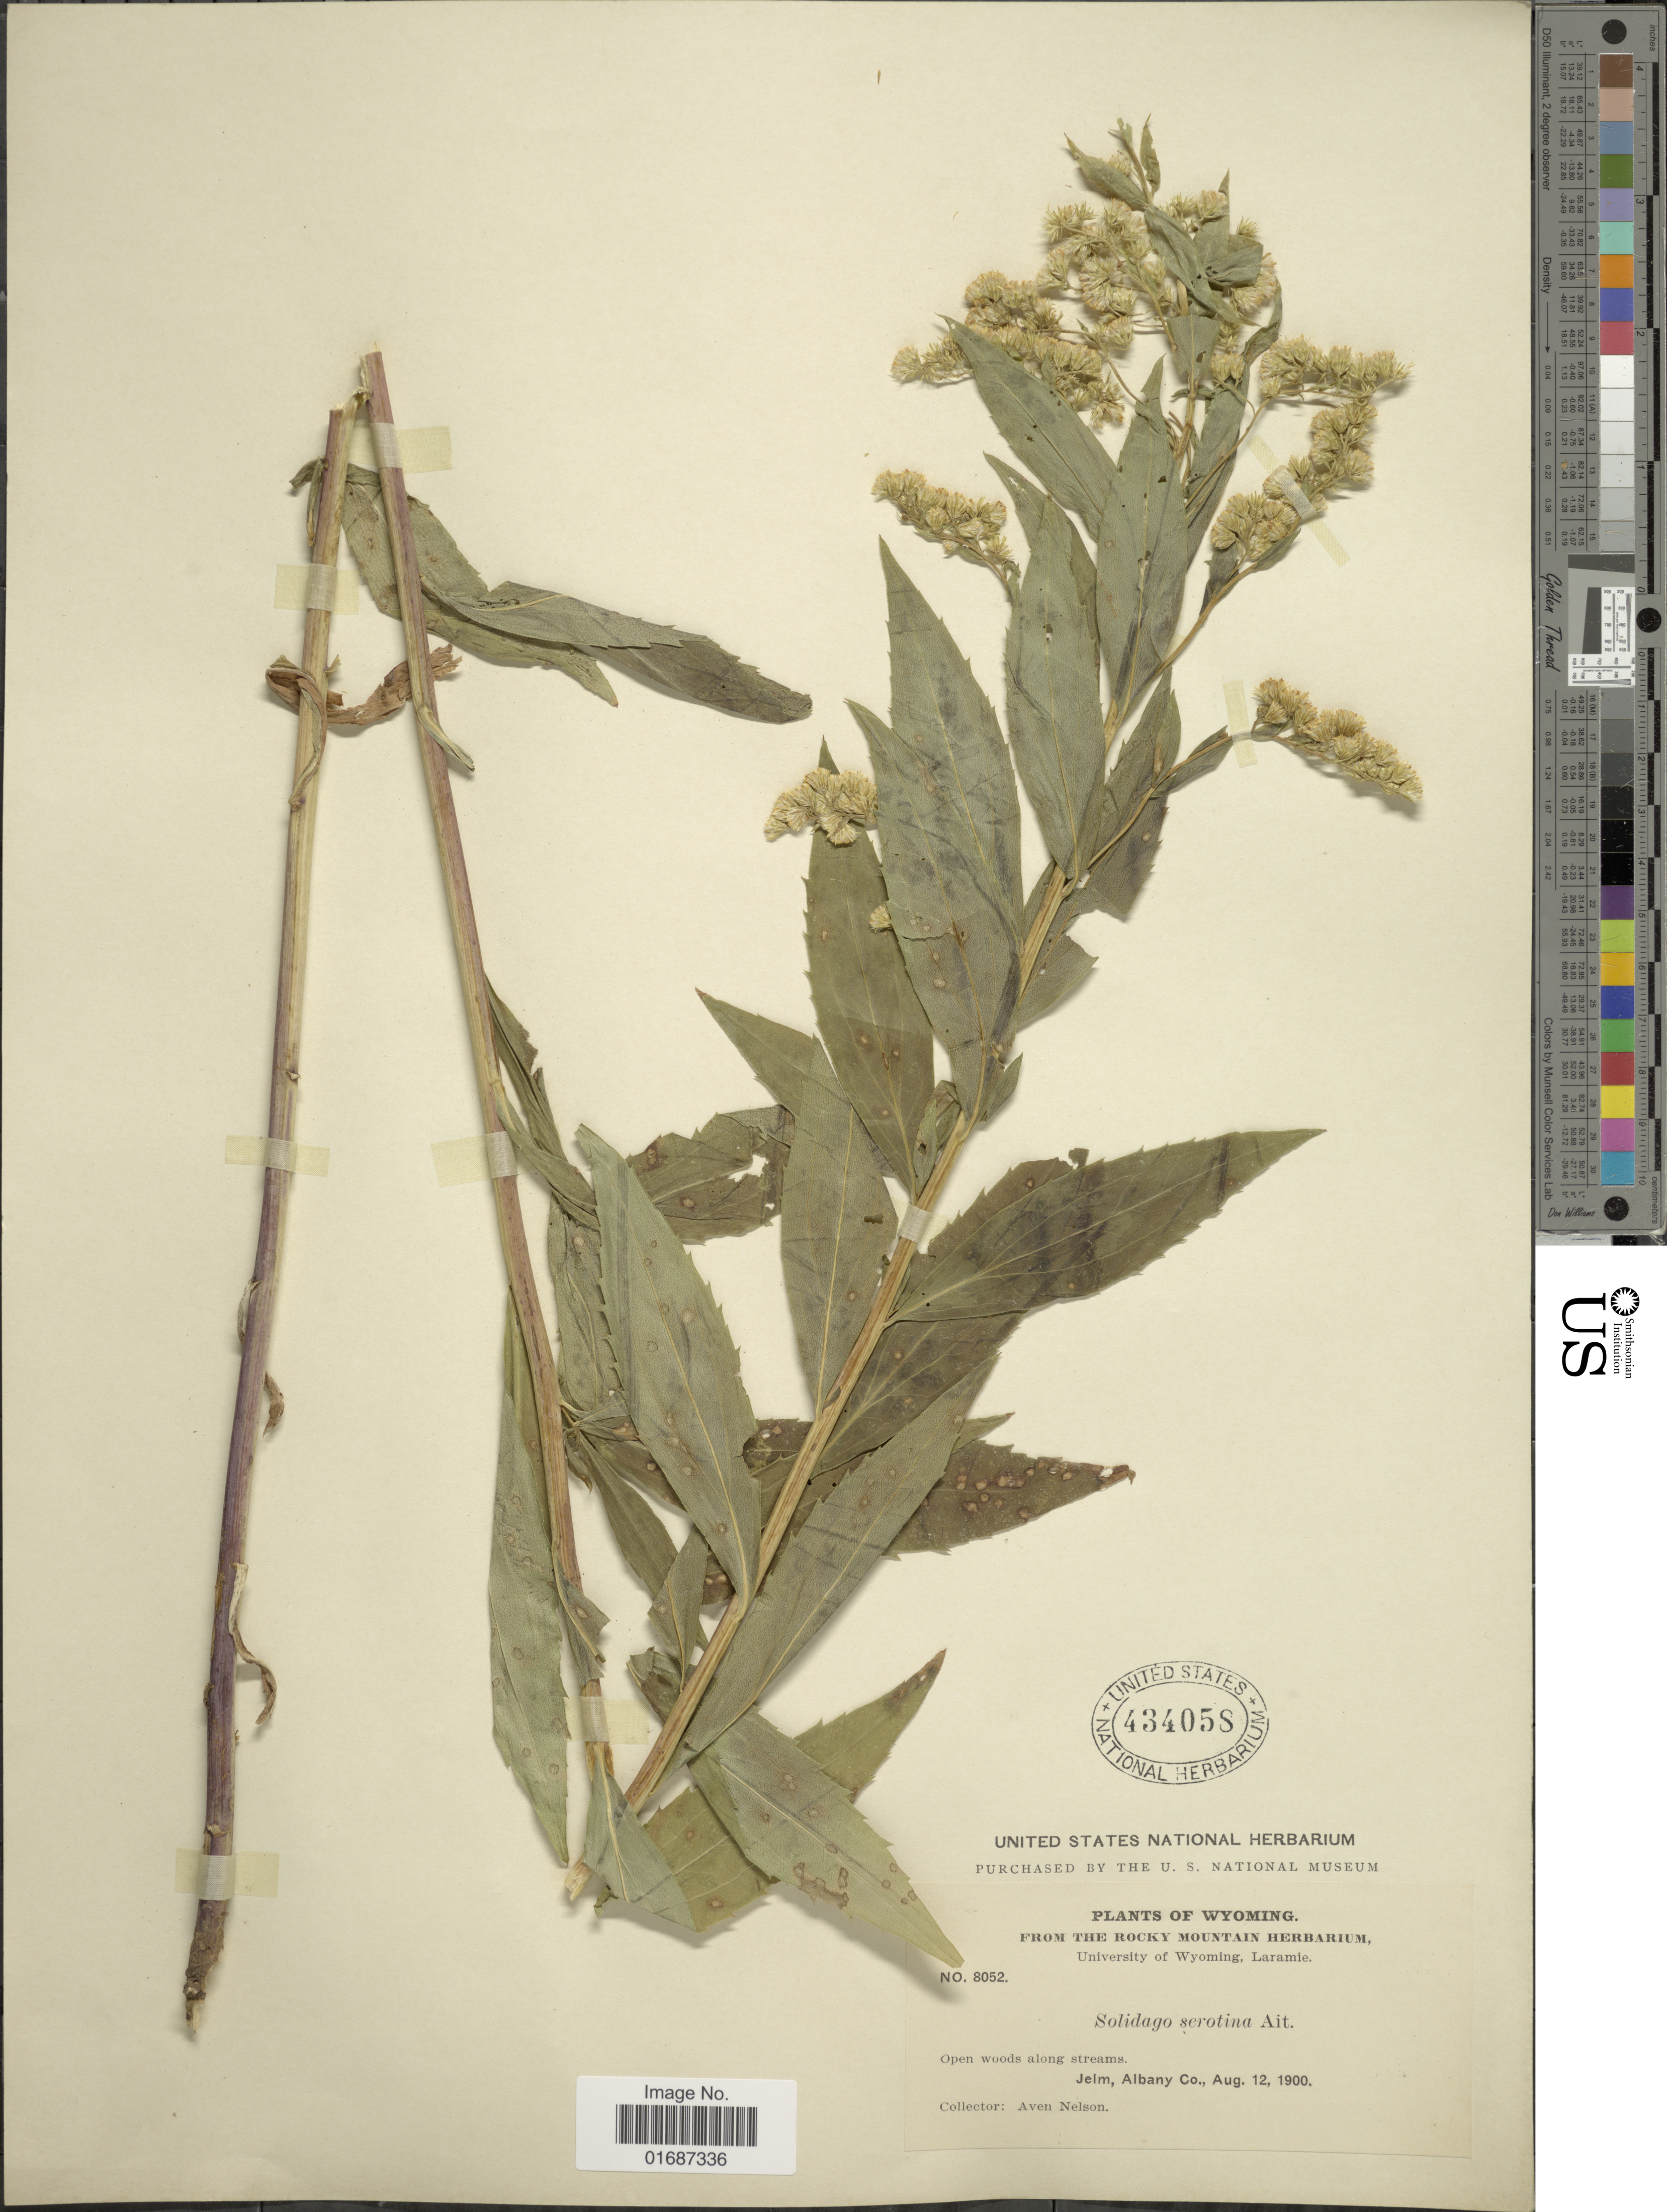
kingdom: Plantae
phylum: Tracheophyta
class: Magnoliopsida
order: Asterales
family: Asteraceae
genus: Solidago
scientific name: Solidago gigantea var. leiophylla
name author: Fernald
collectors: A. Nelson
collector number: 8052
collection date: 1900-08-12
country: United States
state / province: Wyoming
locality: Jelm, Albany Co. Open woods along streams.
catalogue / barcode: US 434058